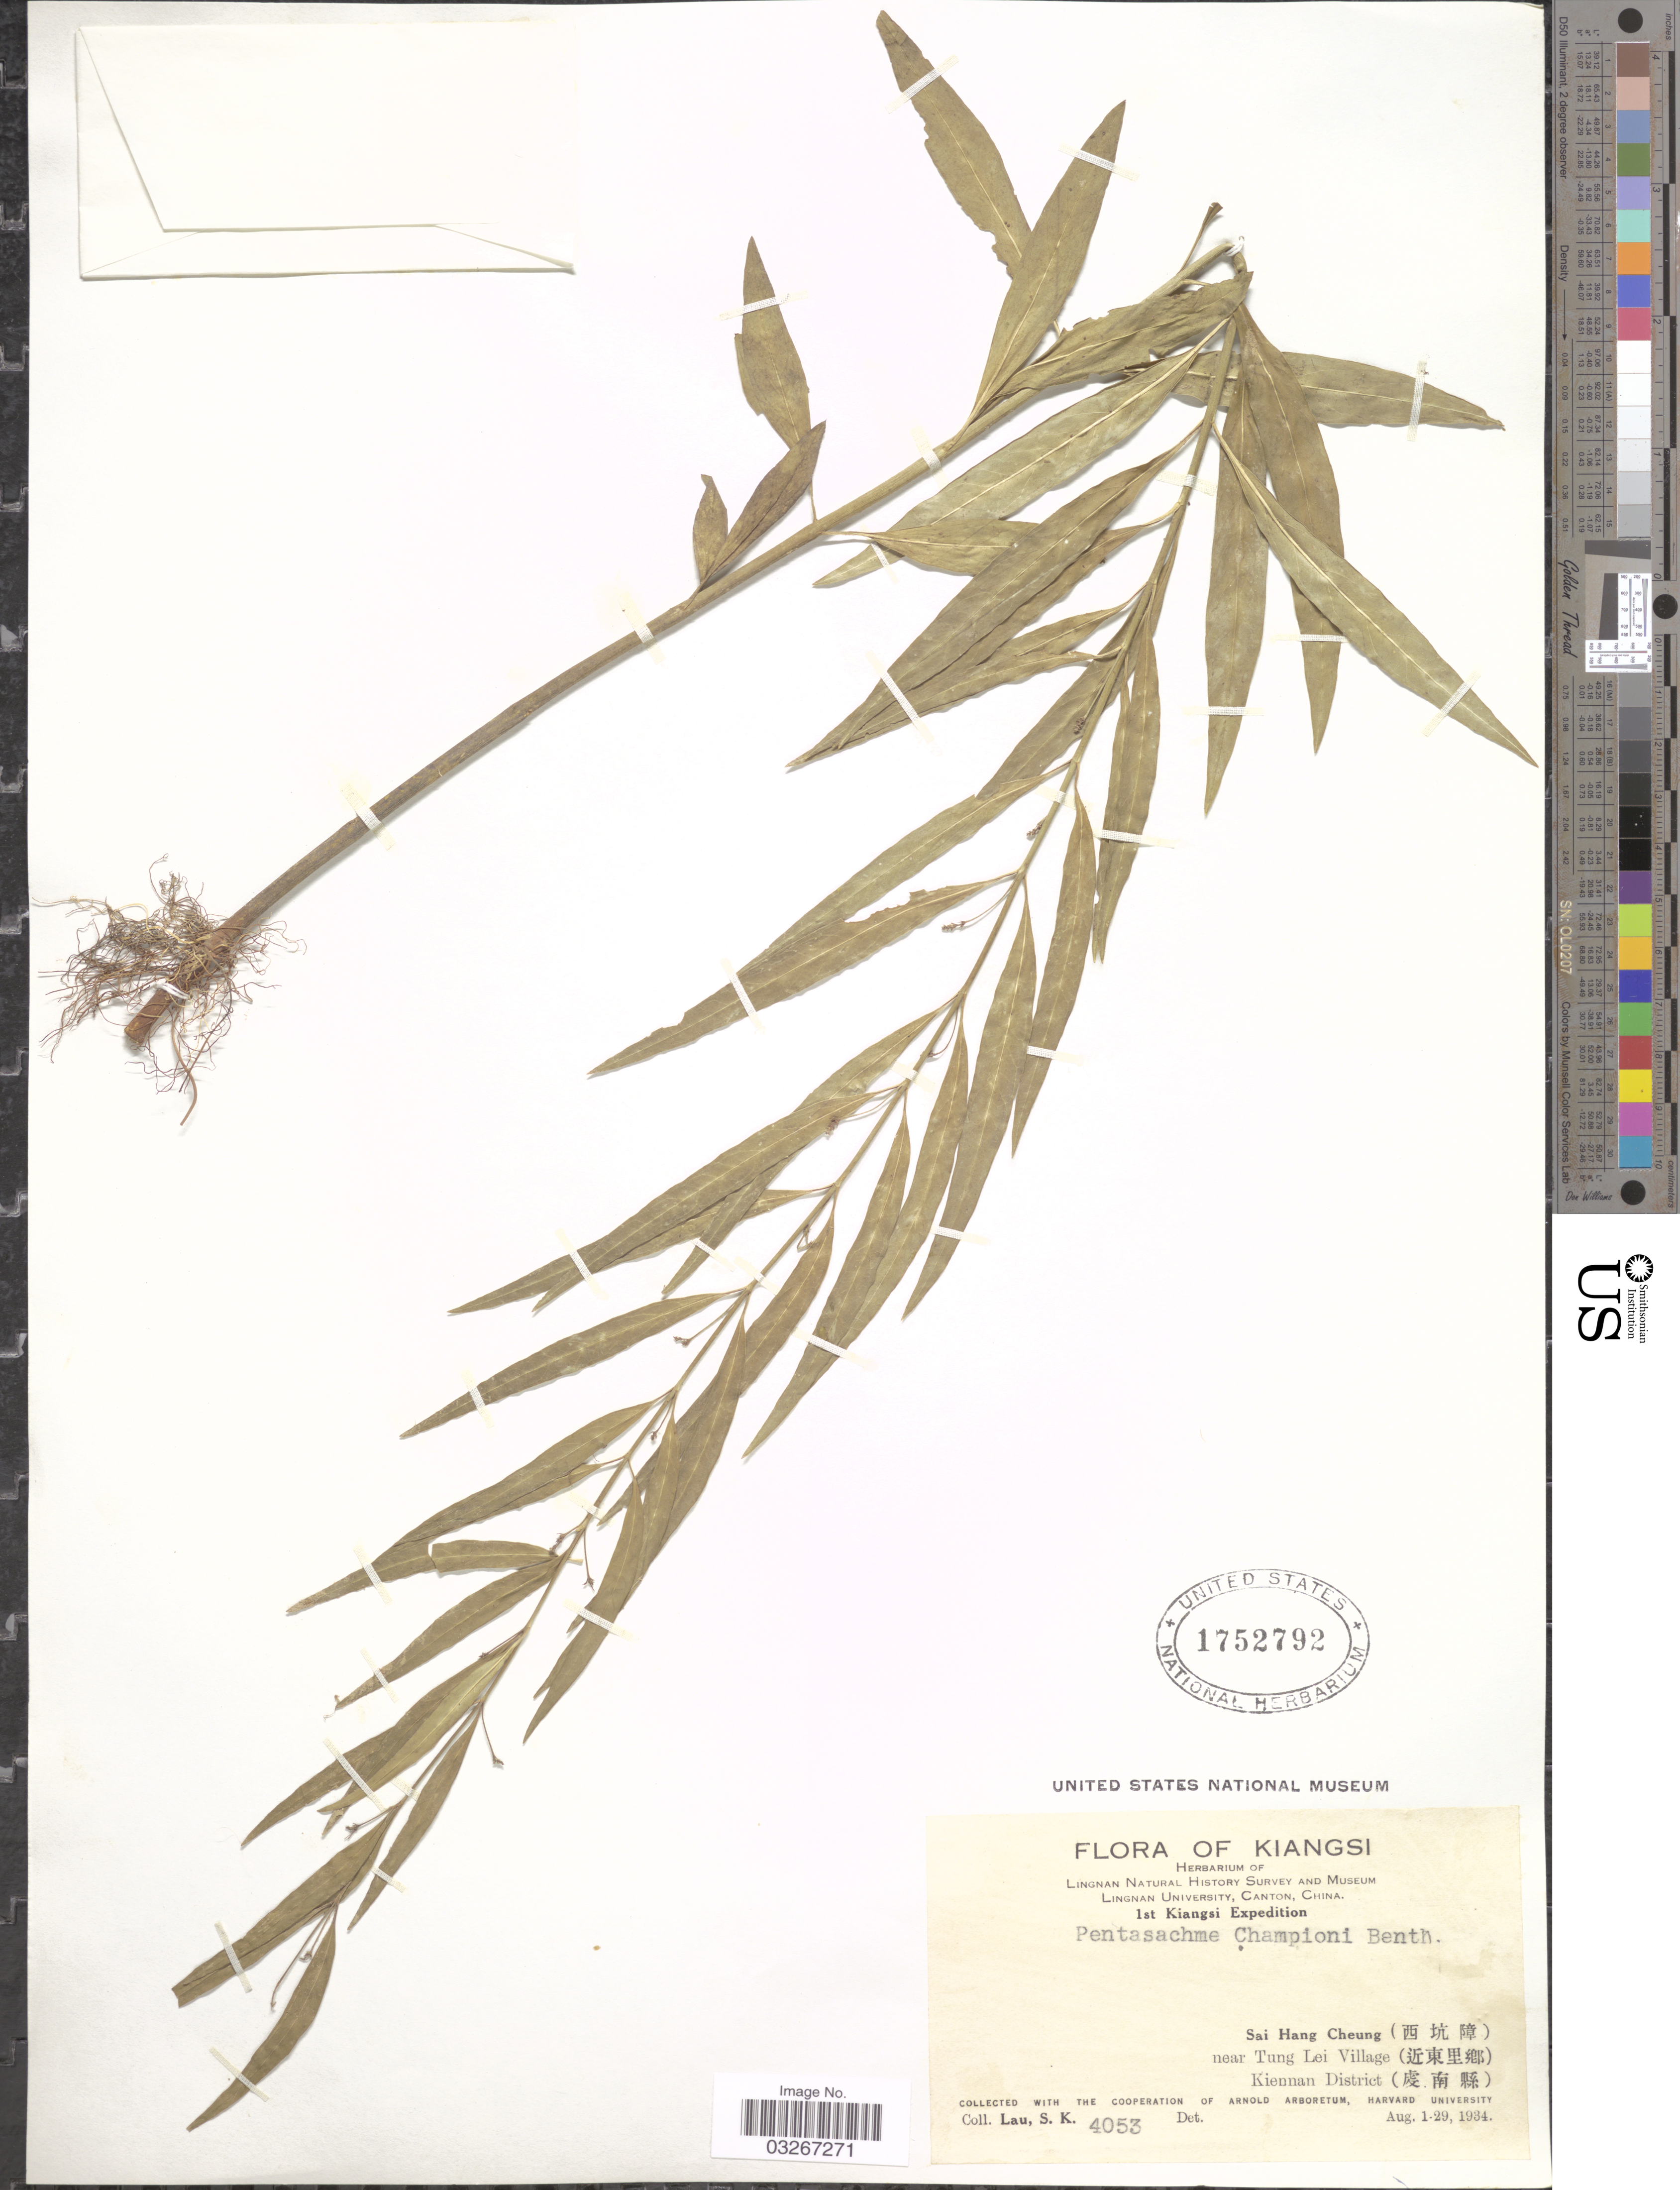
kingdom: Plantae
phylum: Tracheophyta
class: Magnoliopsida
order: Gentianales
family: Apocynaceae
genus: Pentasacme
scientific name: Pentasacme caudatum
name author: Wall. ex Wight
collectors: S. K. Lau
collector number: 4053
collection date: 1934-08-01/1934-08-29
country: China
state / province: Jiangxi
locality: Kiangsi. Sai Hang Cheung (X) near Tung Lei Village (X) Kiennan District (X).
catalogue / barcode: US 1752792